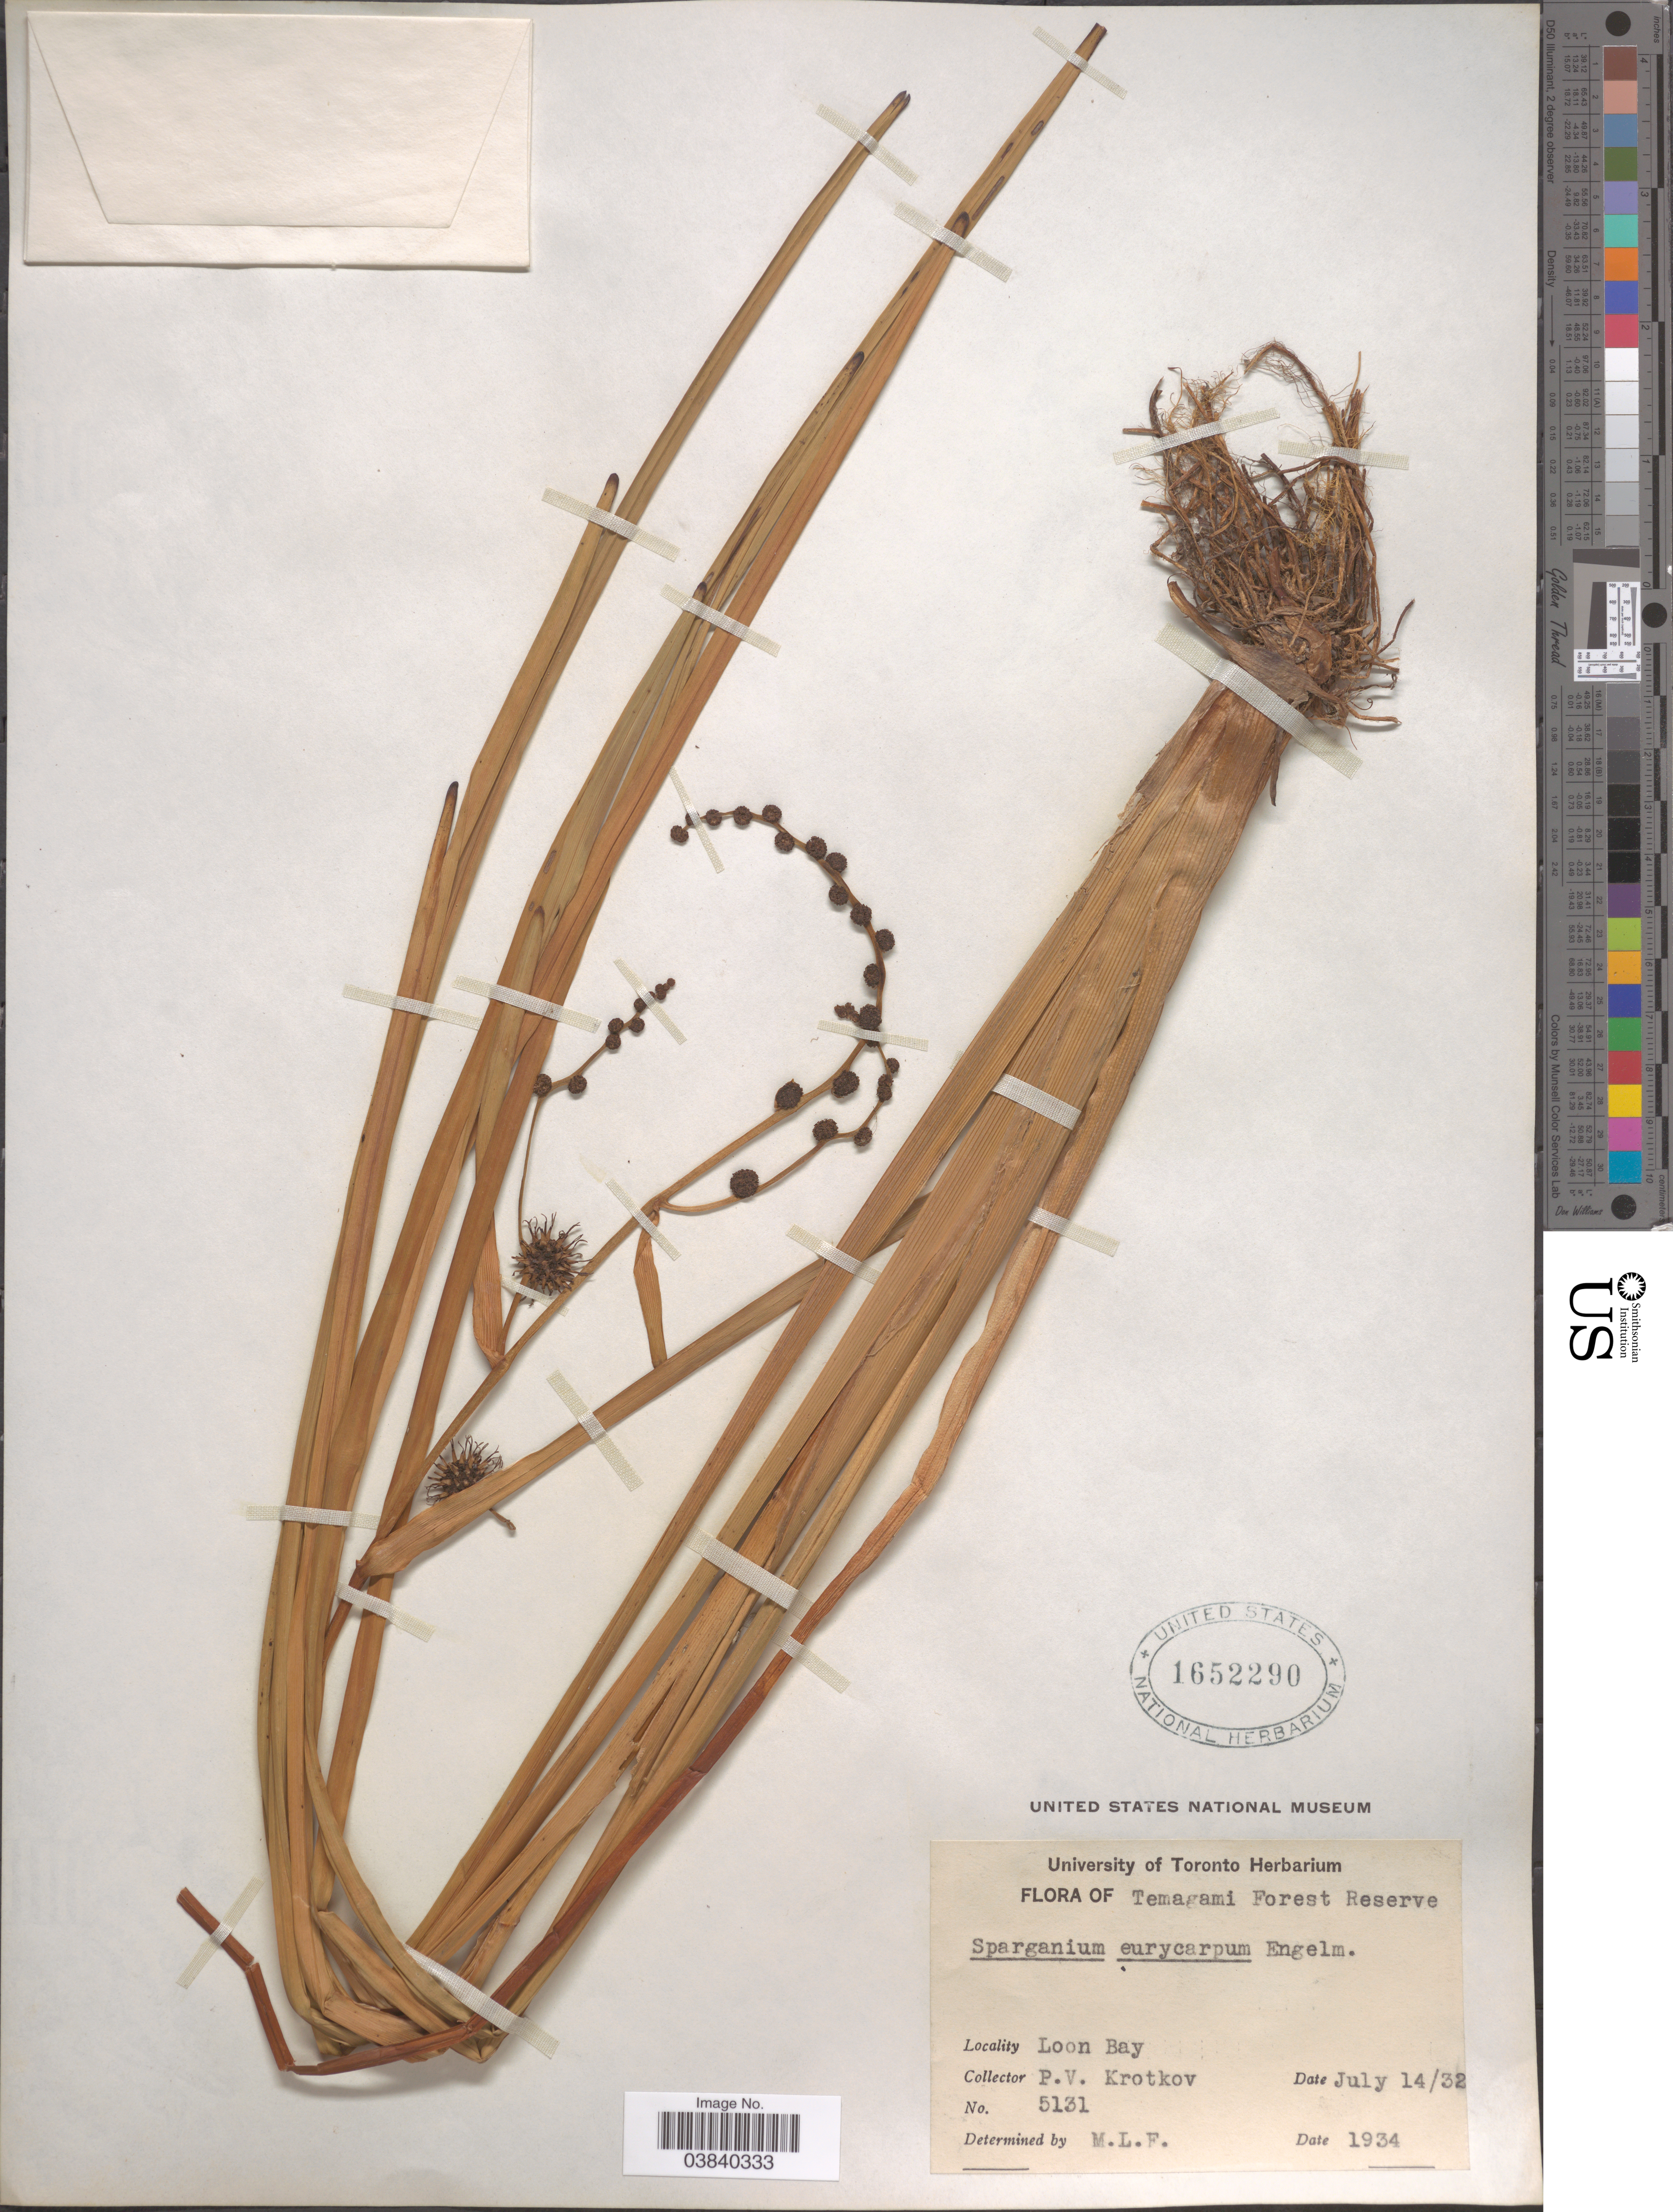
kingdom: Plantae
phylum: Tracheophyta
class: Liliopsida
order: Poales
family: Typhaceae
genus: Sparganium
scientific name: Sparganium eurycarpum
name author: Engelm.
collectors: P. V. Krotkov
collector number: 5131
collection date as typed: Transcribed d/m/y: 14/7/32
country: Canada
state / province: Ontario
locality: Temagami Forest Reserve. Loon Bay.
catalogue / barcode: US 1652290